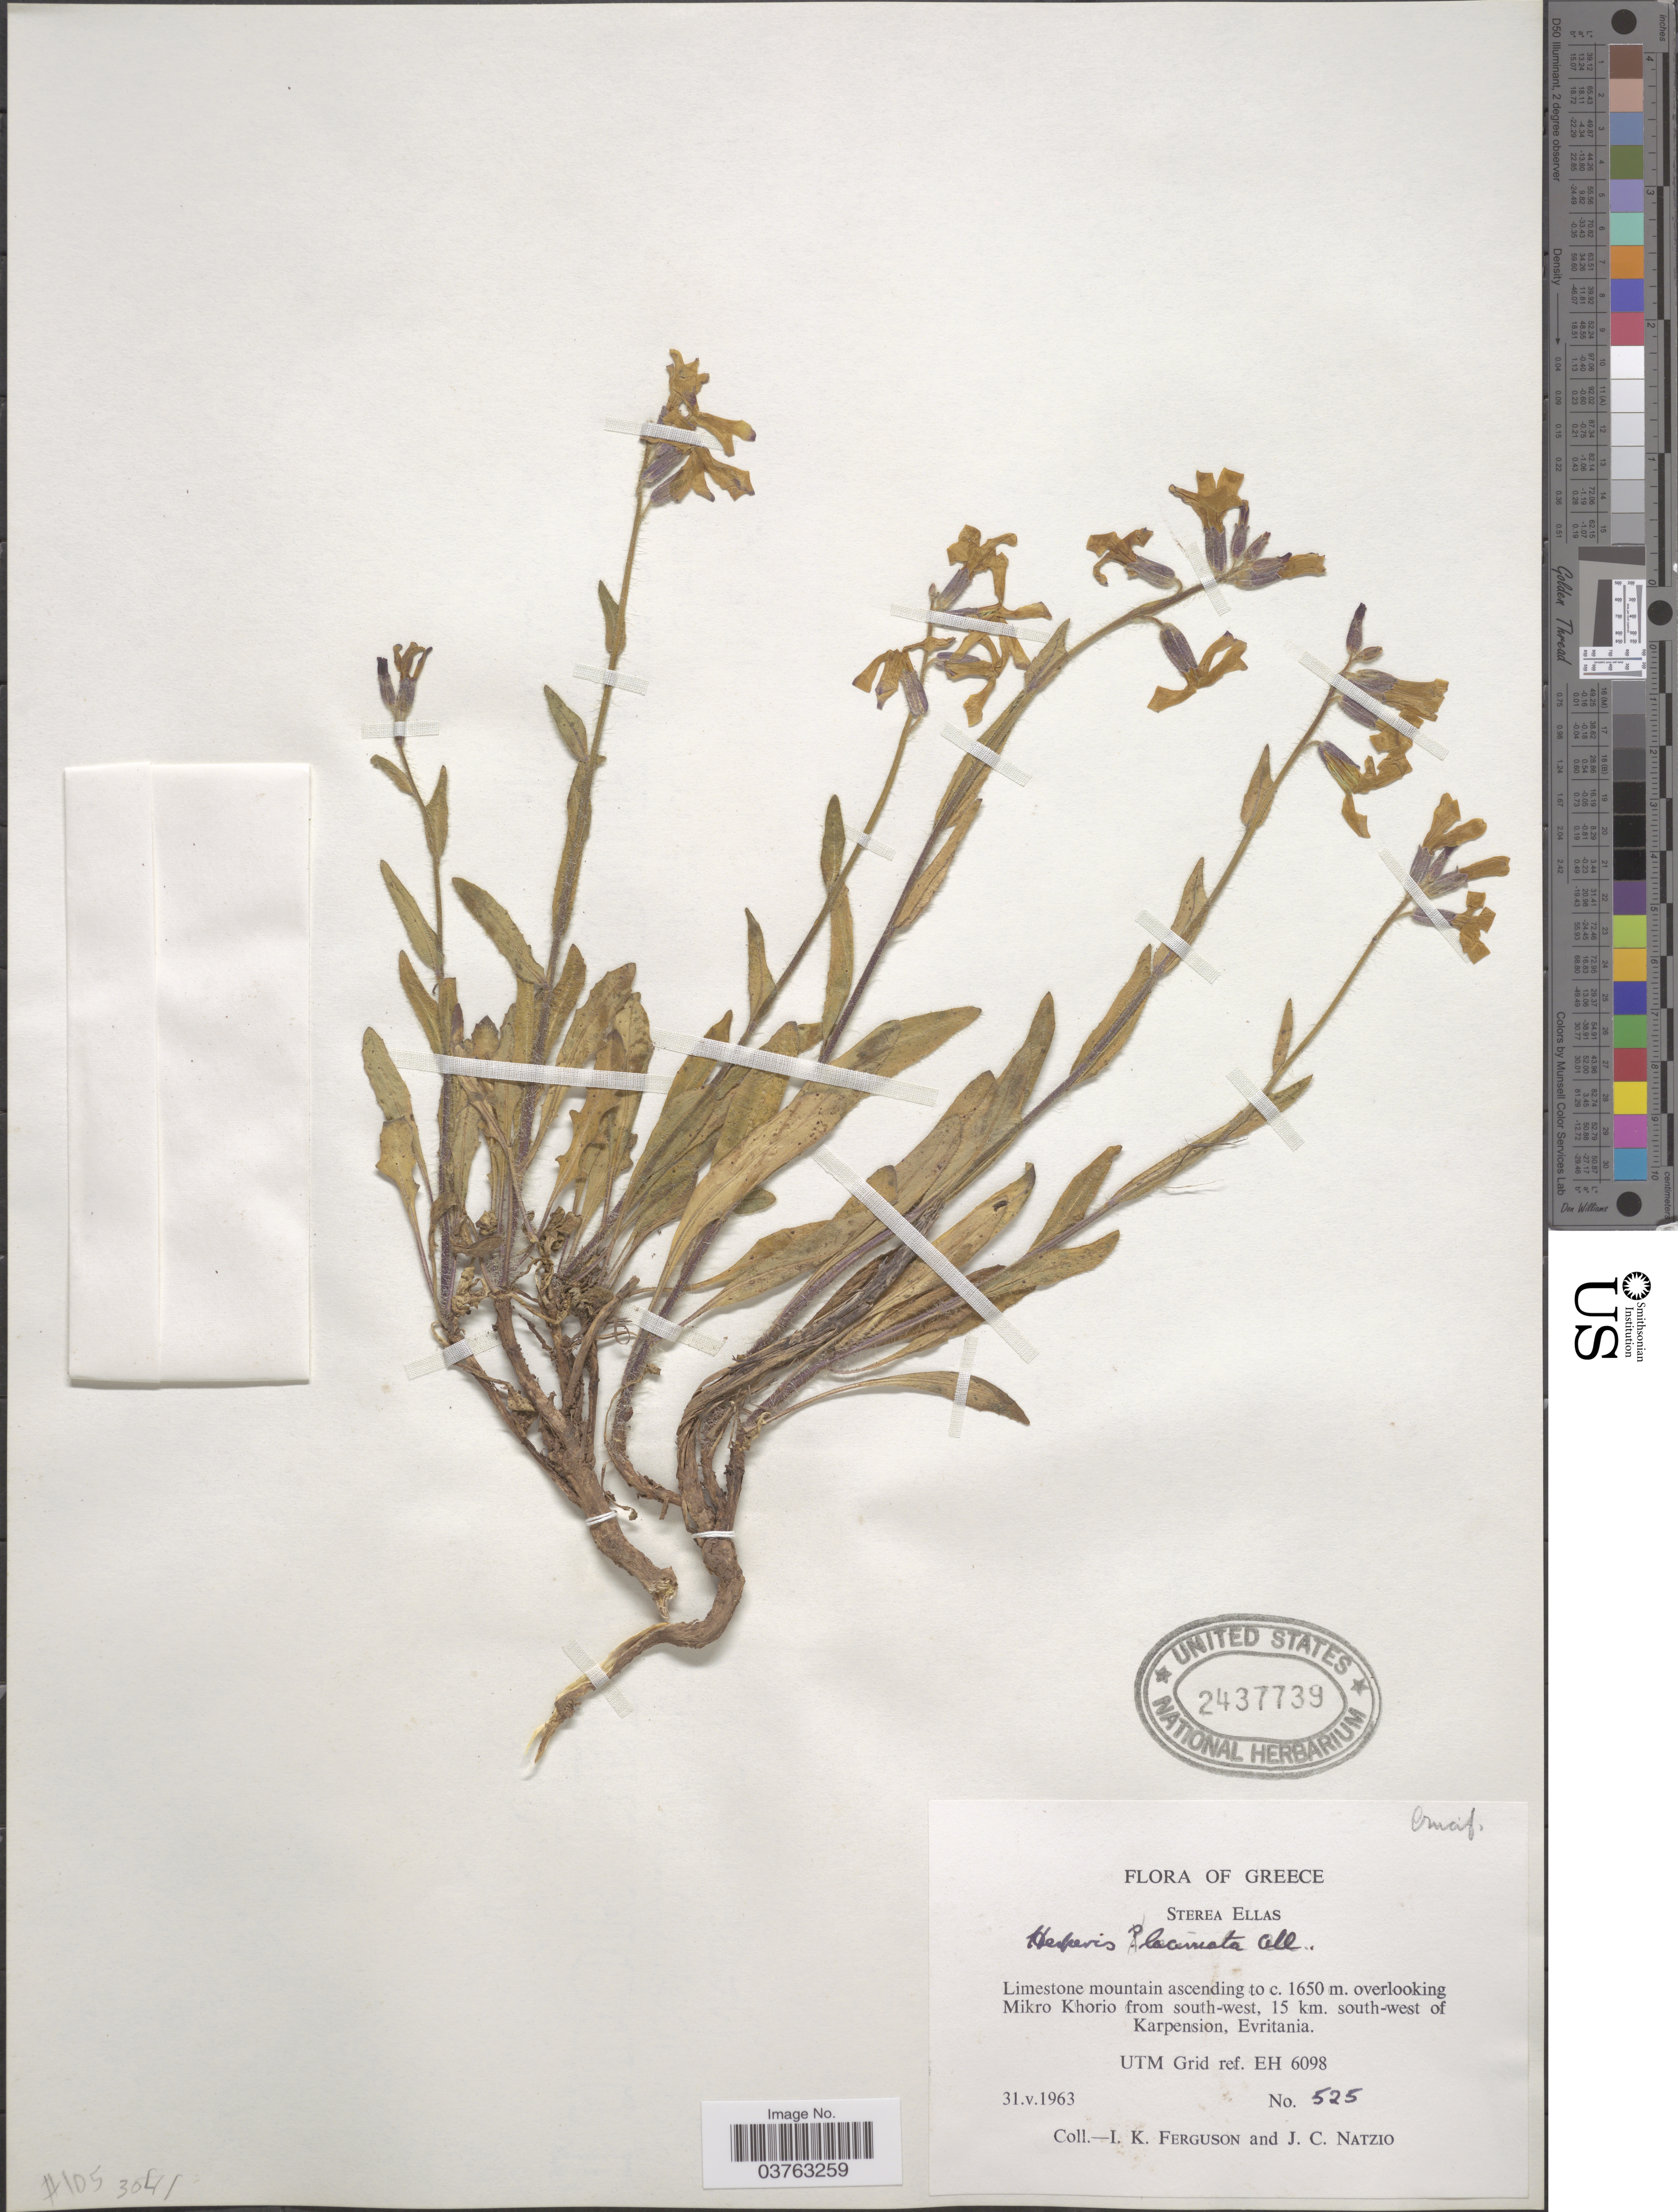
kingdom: Plantae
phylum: Tracheophyta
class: Magnoliopsida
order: Brassicales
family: Brassicaceae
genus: Hesperis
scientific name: Hesperis laciniata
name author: All.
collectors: I. K. Ferguson & J. Natzio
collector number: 525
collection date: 1963-05-31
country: Greece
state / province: Central Greece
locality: Sterea Ellas. Overlooking Mikro Khorio from south-west, 15 km. south-west of Karpension, Evritania. UTM Grid ref. EH 6098.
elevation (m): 1650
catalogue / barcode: US 2437739